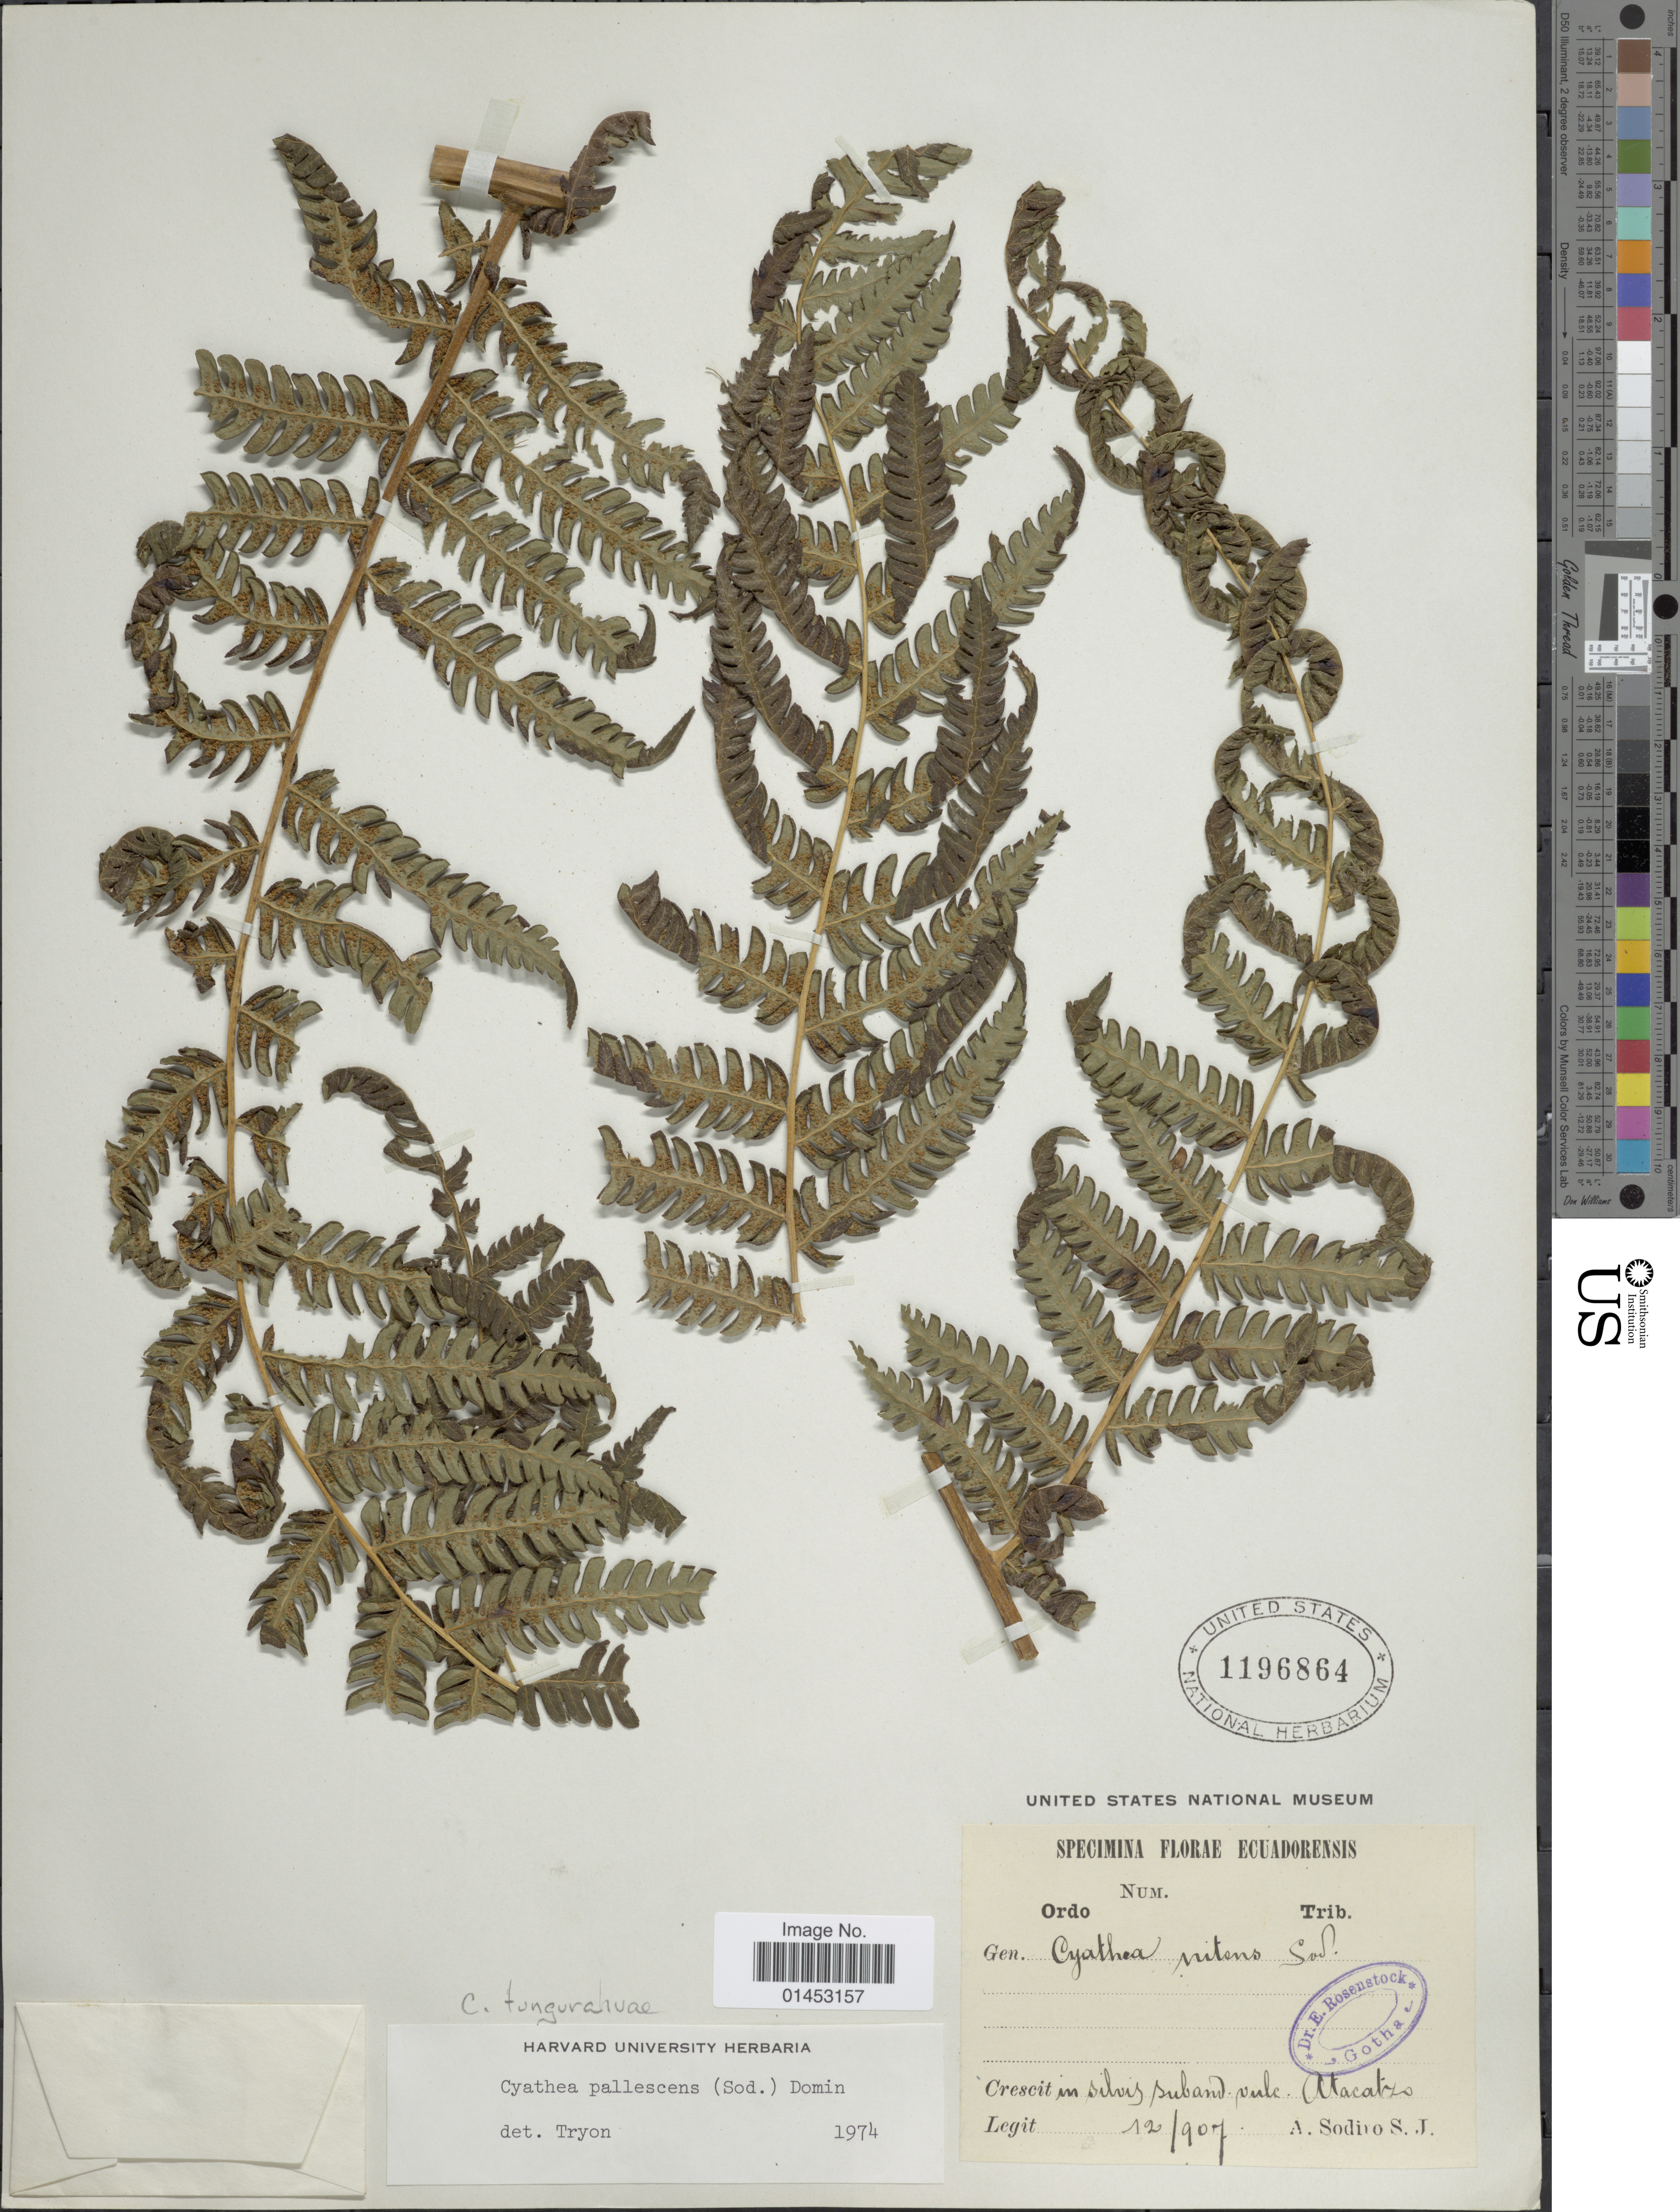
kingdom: Plantae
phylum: Tracheophyta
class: Polypodiopsida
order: Cyatheales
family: Cyatheaceae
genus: Cyathea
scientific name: Cyathea tungurahua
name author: Sodiro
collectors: A. Sodiro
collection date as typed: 907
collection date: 1907-12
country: Ecuador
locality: Ecuadorensis, Crescit in sylvis subaud, vulc. Atacazo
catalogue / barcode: US 1196864